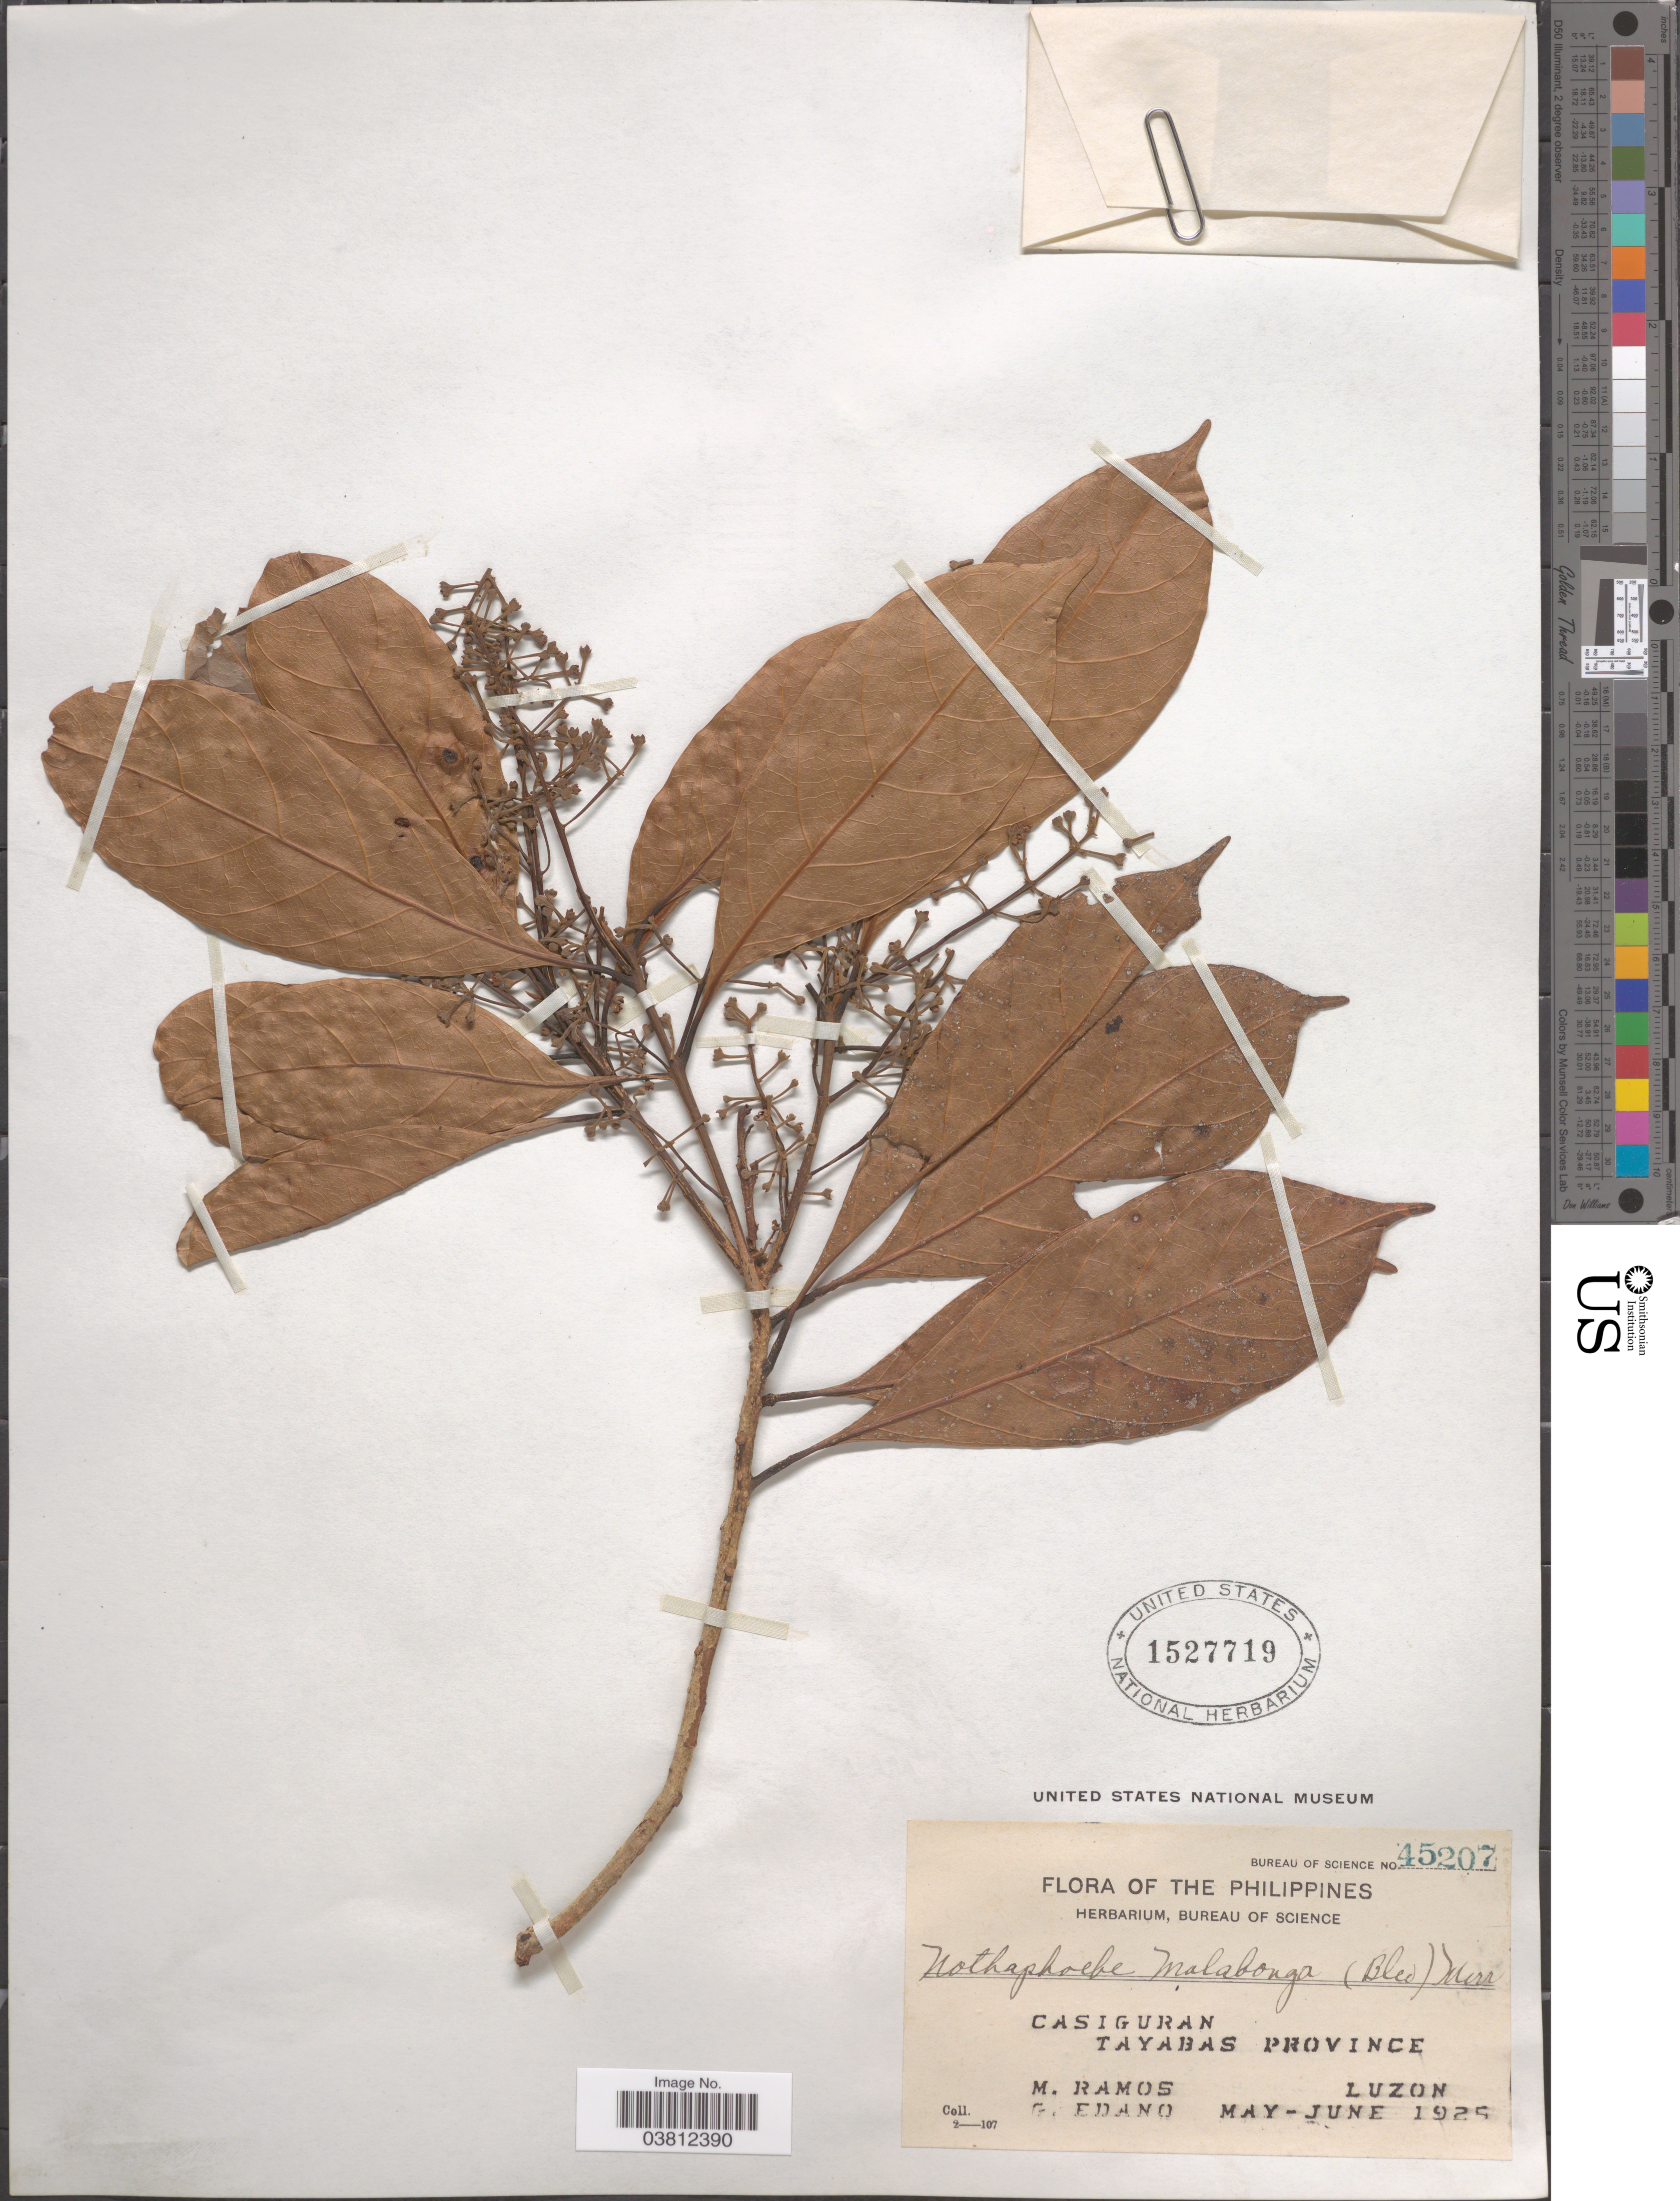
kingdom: Plantae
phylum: Tracheophyta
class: Magnoliopsida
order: Laurales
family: Lauraceae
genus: Nothaphoebe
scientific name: Nothaphoebe malabonga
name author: (Blanco) Merr.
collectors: M. Ramos & G. Edaño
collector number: Bureau of Science 45207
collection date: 1925-05/1925-06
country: Philippines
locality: Casiguran. Tayabas Province. Luzon.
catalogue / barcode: US 1527719